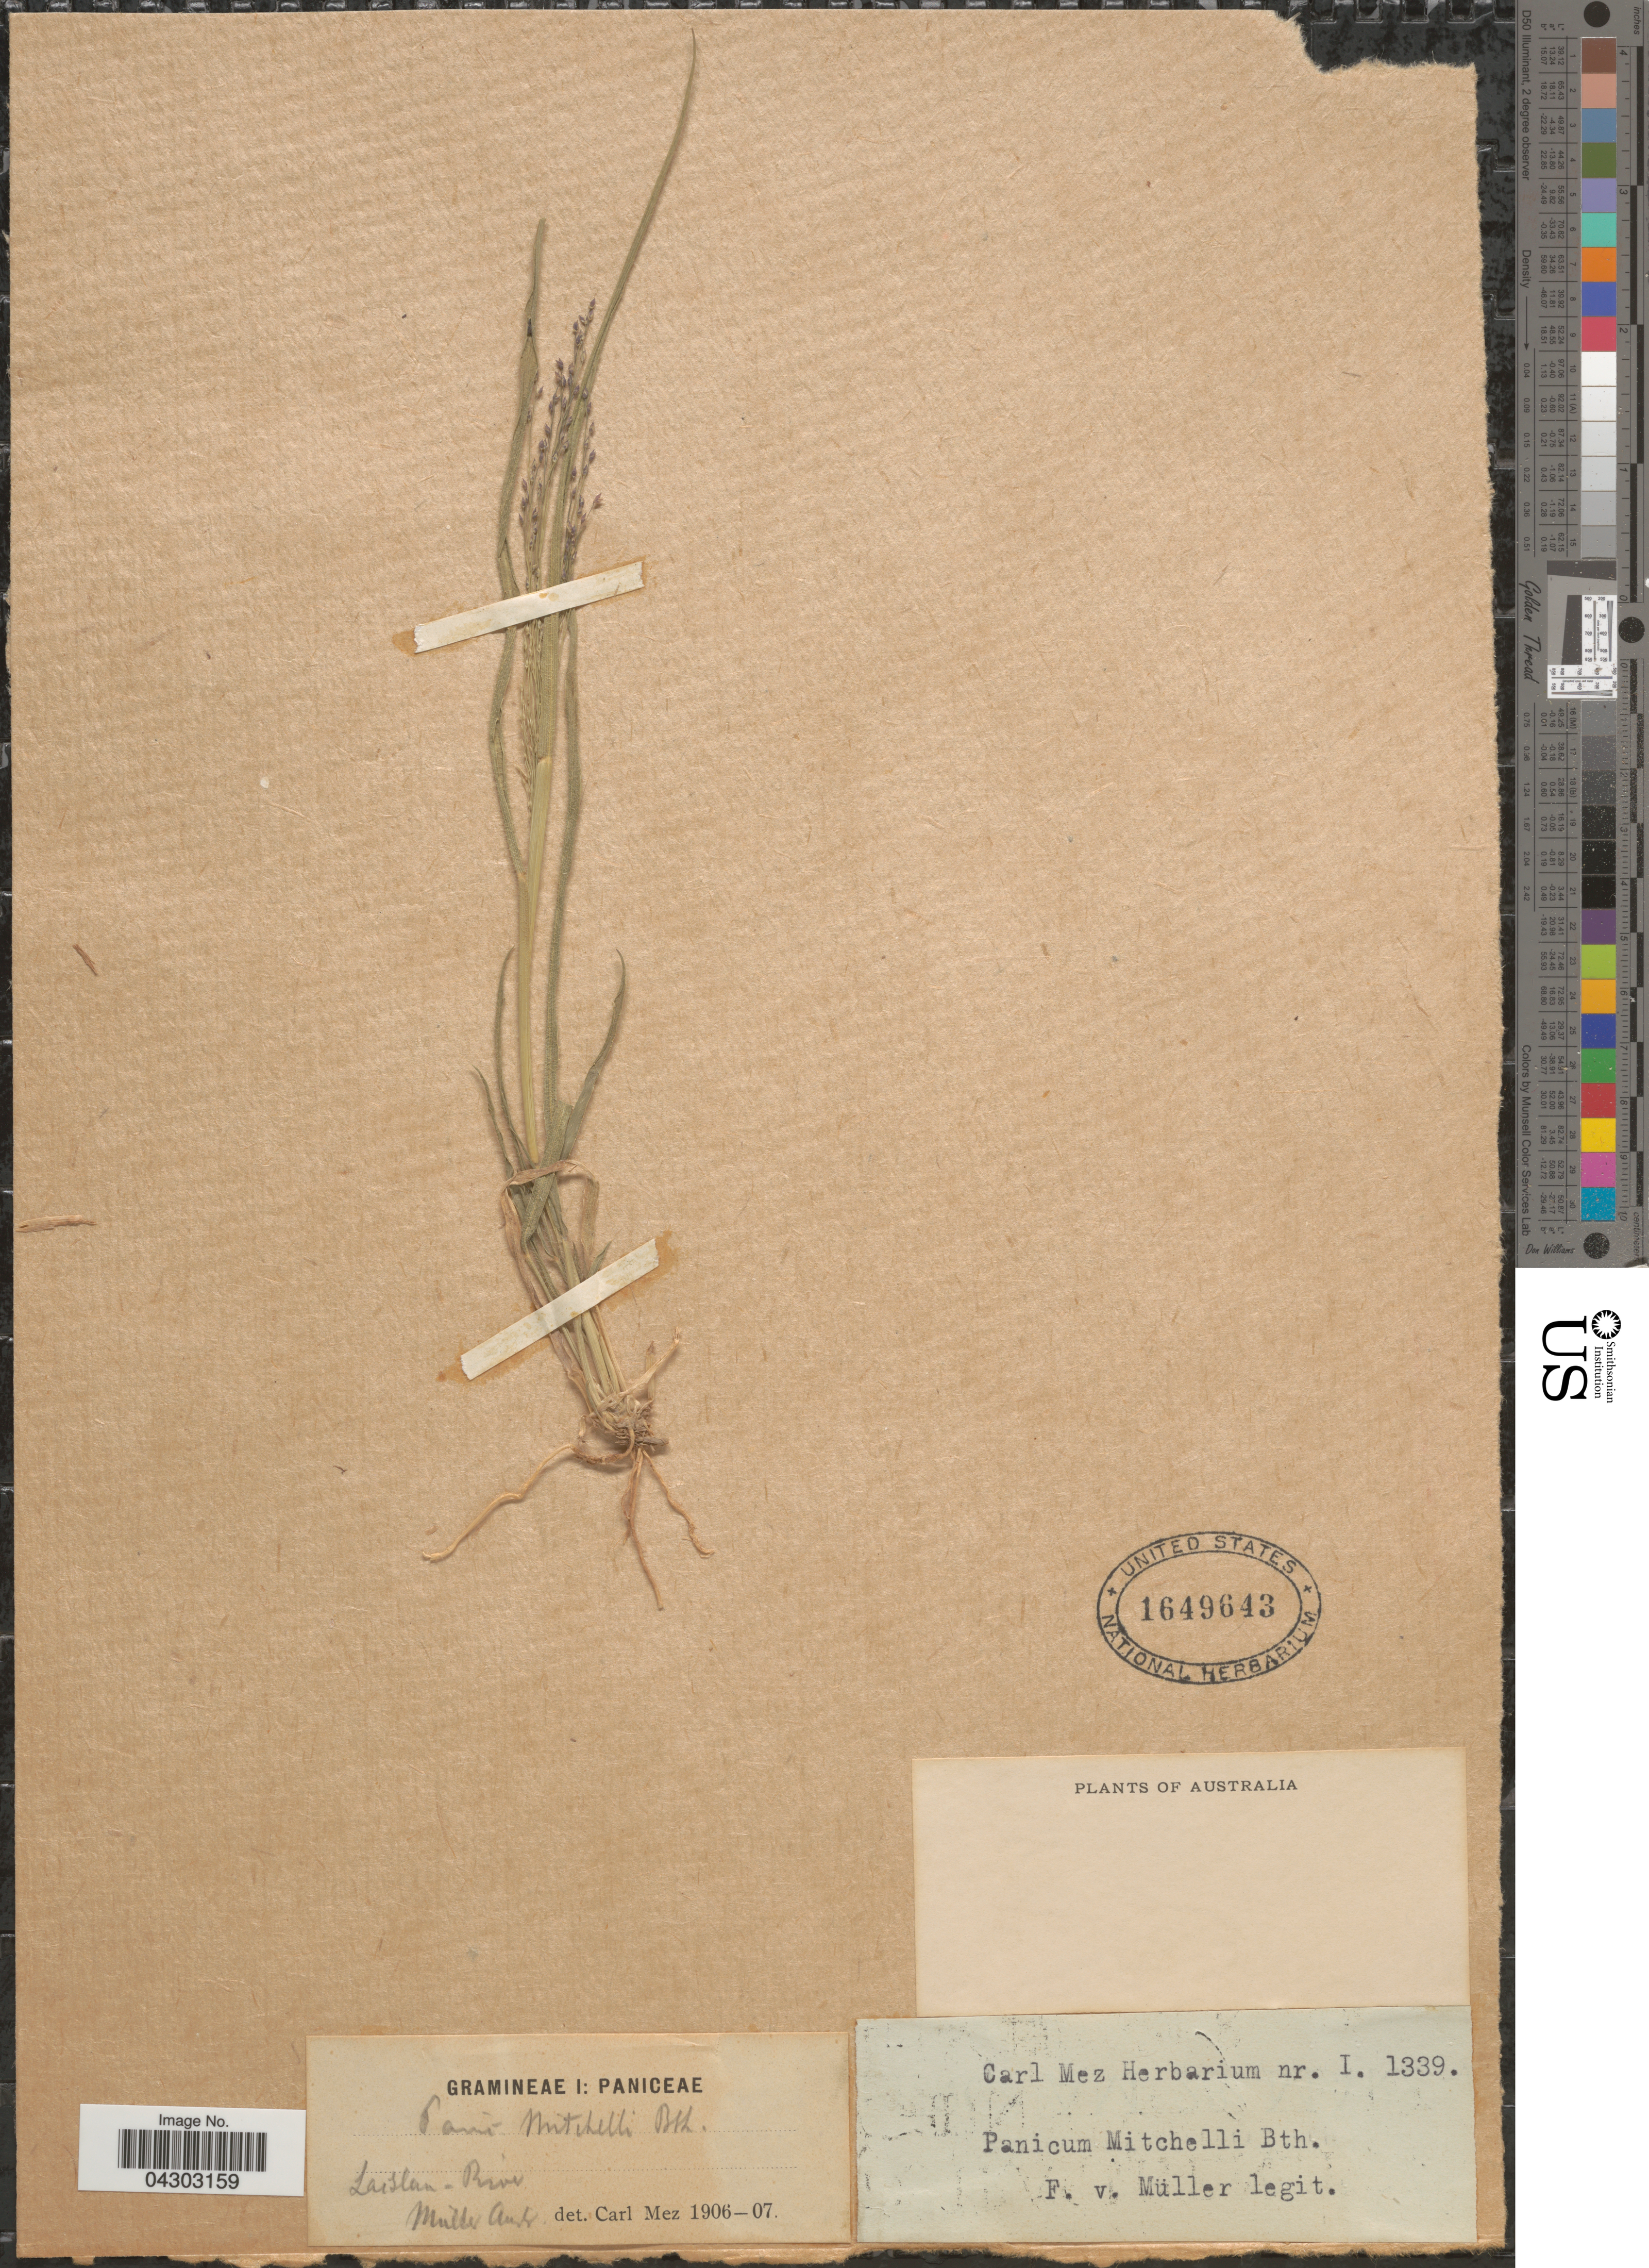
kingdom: Plantae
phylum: Tracheophyta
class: Liliopsida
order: Poales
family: Poaceae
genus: Panicum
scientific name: Panicum mitchellii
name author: Benth.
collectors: F. Müller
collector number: I1339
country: Australia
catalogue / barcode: US 1649643